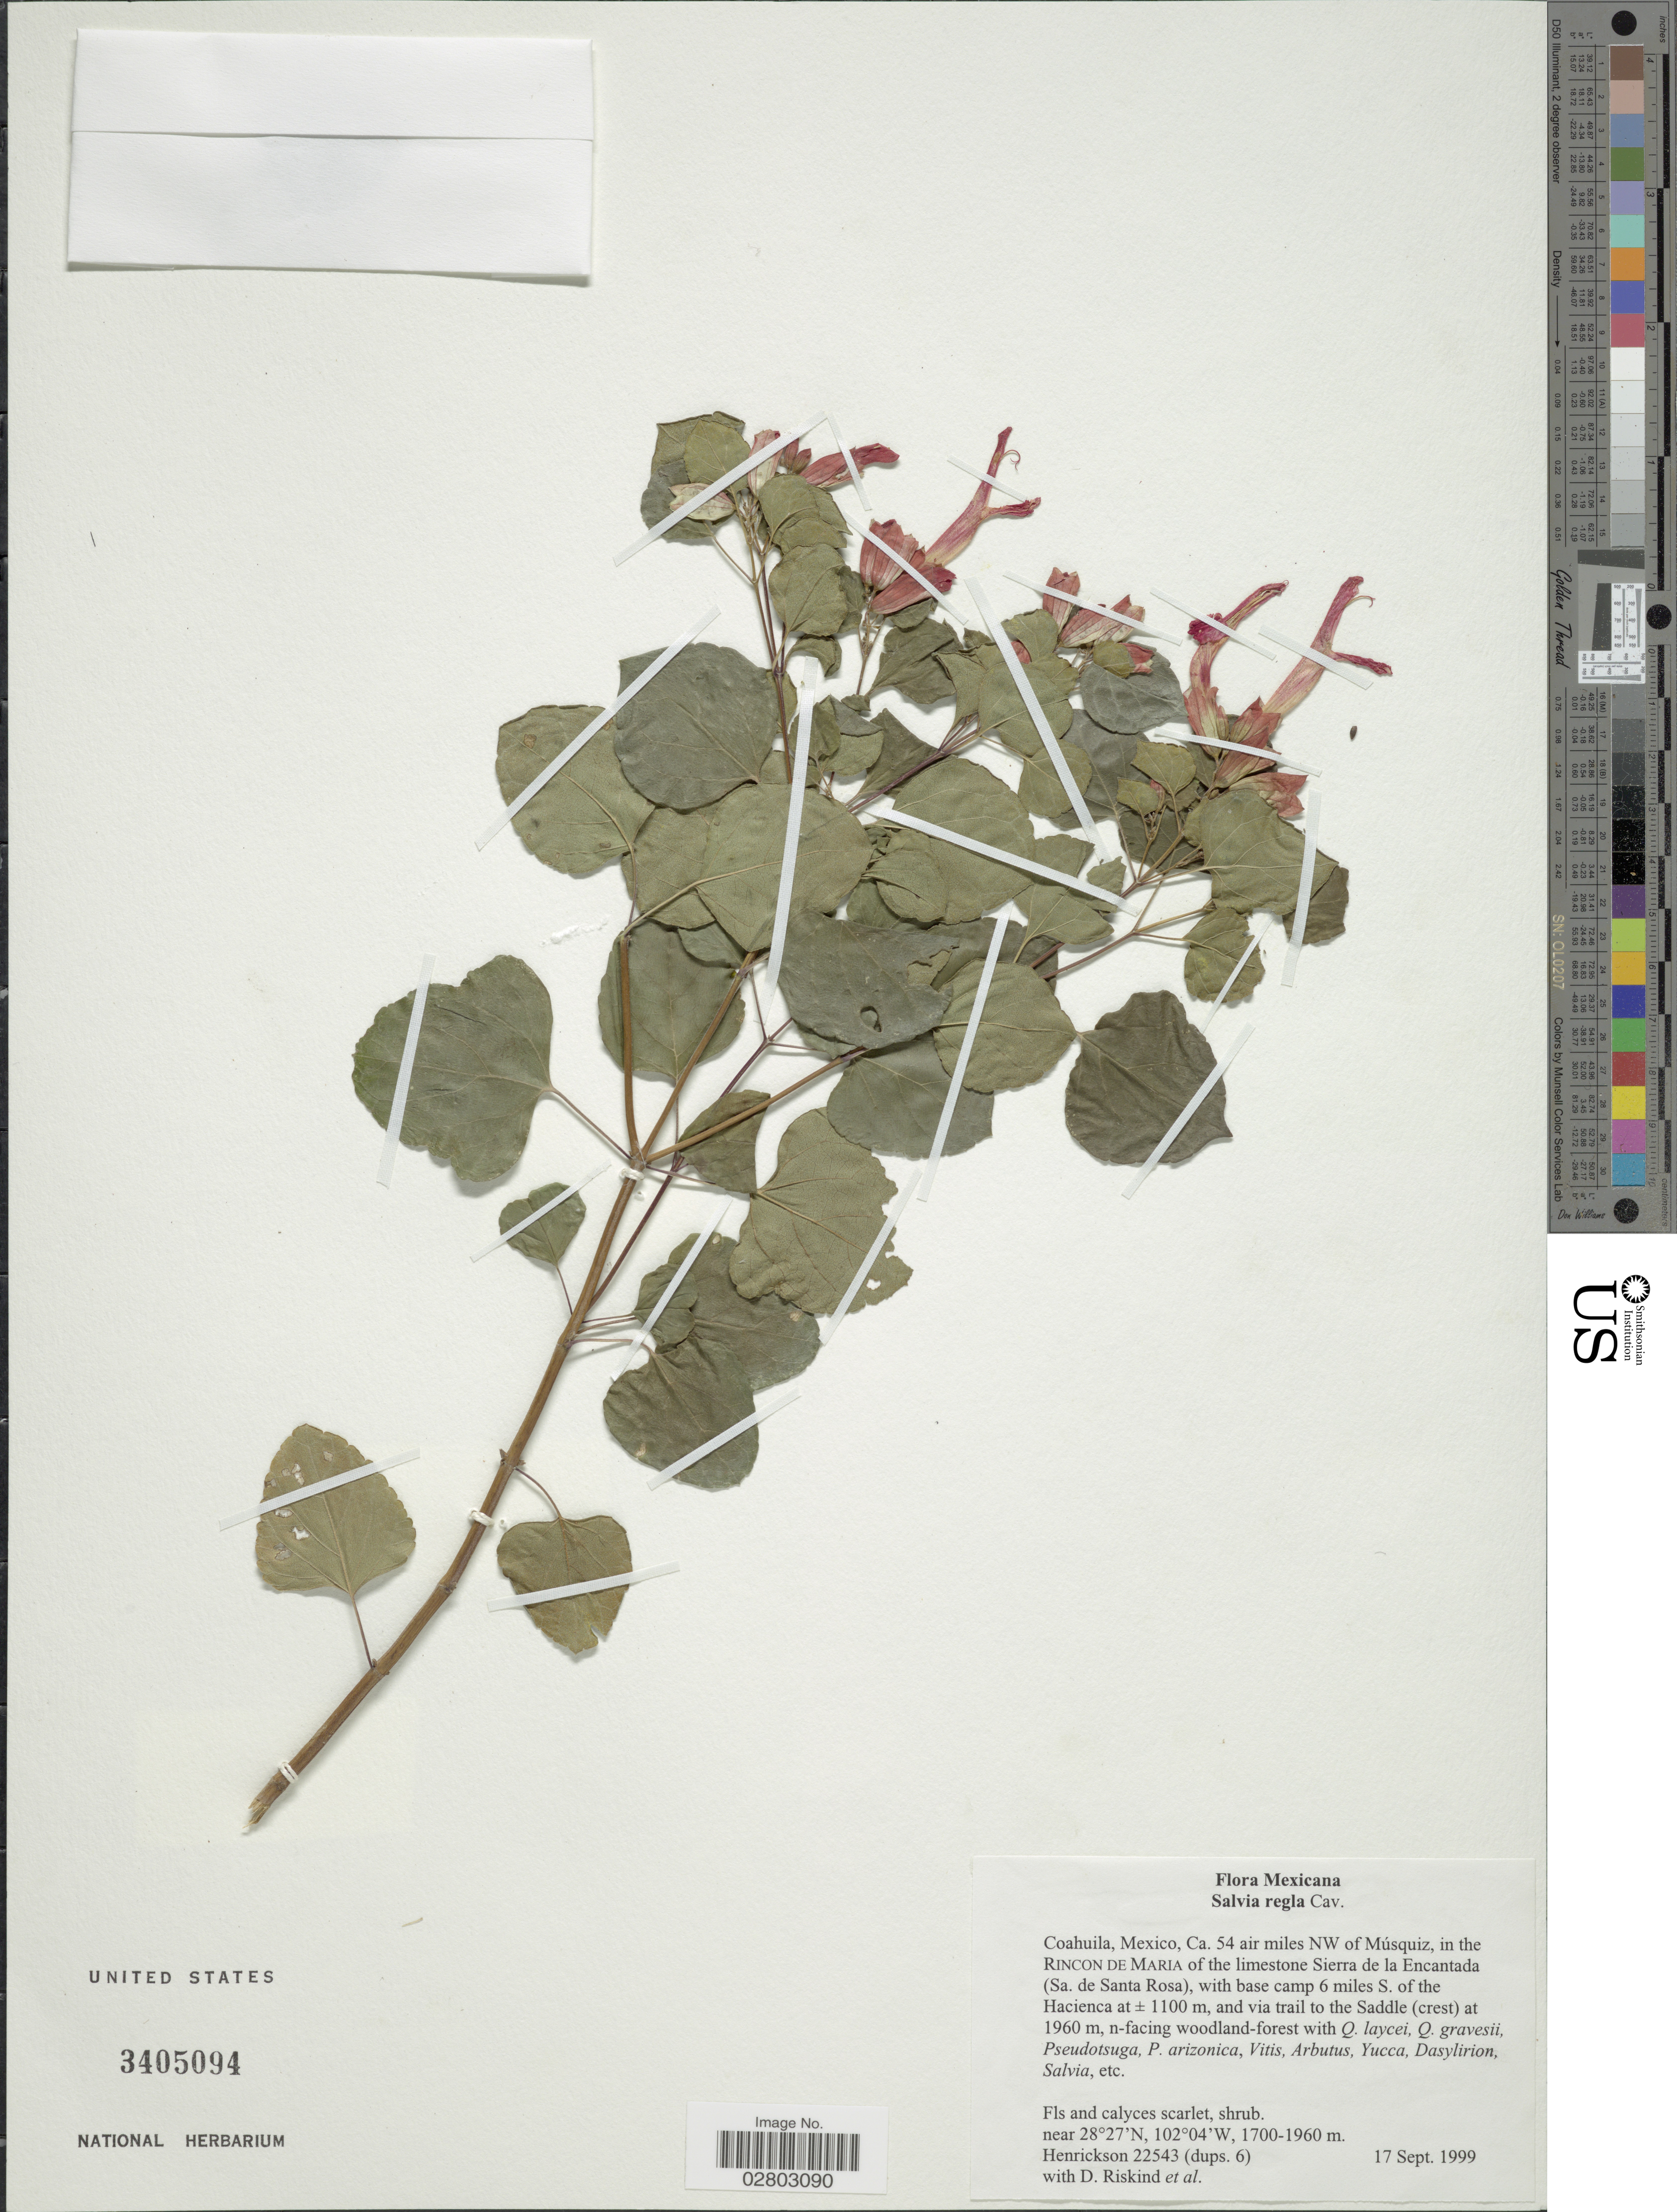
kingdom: Plantae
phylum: Tracheophyta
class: Magnoliopsida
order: Lamiales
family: Lamiaceae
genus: Salvia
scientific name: Salvia regla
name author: Cav.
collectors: -. Henrickson, D. Riskind & et al.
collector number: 22543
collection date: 1999-09-17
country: Mexico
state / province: Coahuila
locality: Coahuila, Mexico, Ca. 54 air miles NW of Músquiz, in the Rincon de Maria of the limestone Sierra de la Encantada (Sa. de Santa Rosa), with base camp 6 miles S. of the Hacienca at ± 1100 m, and via trail to the Saddle (crest) at 1960 m, n-facing woodland-forest.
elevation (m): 1700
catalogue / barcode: US 3405094